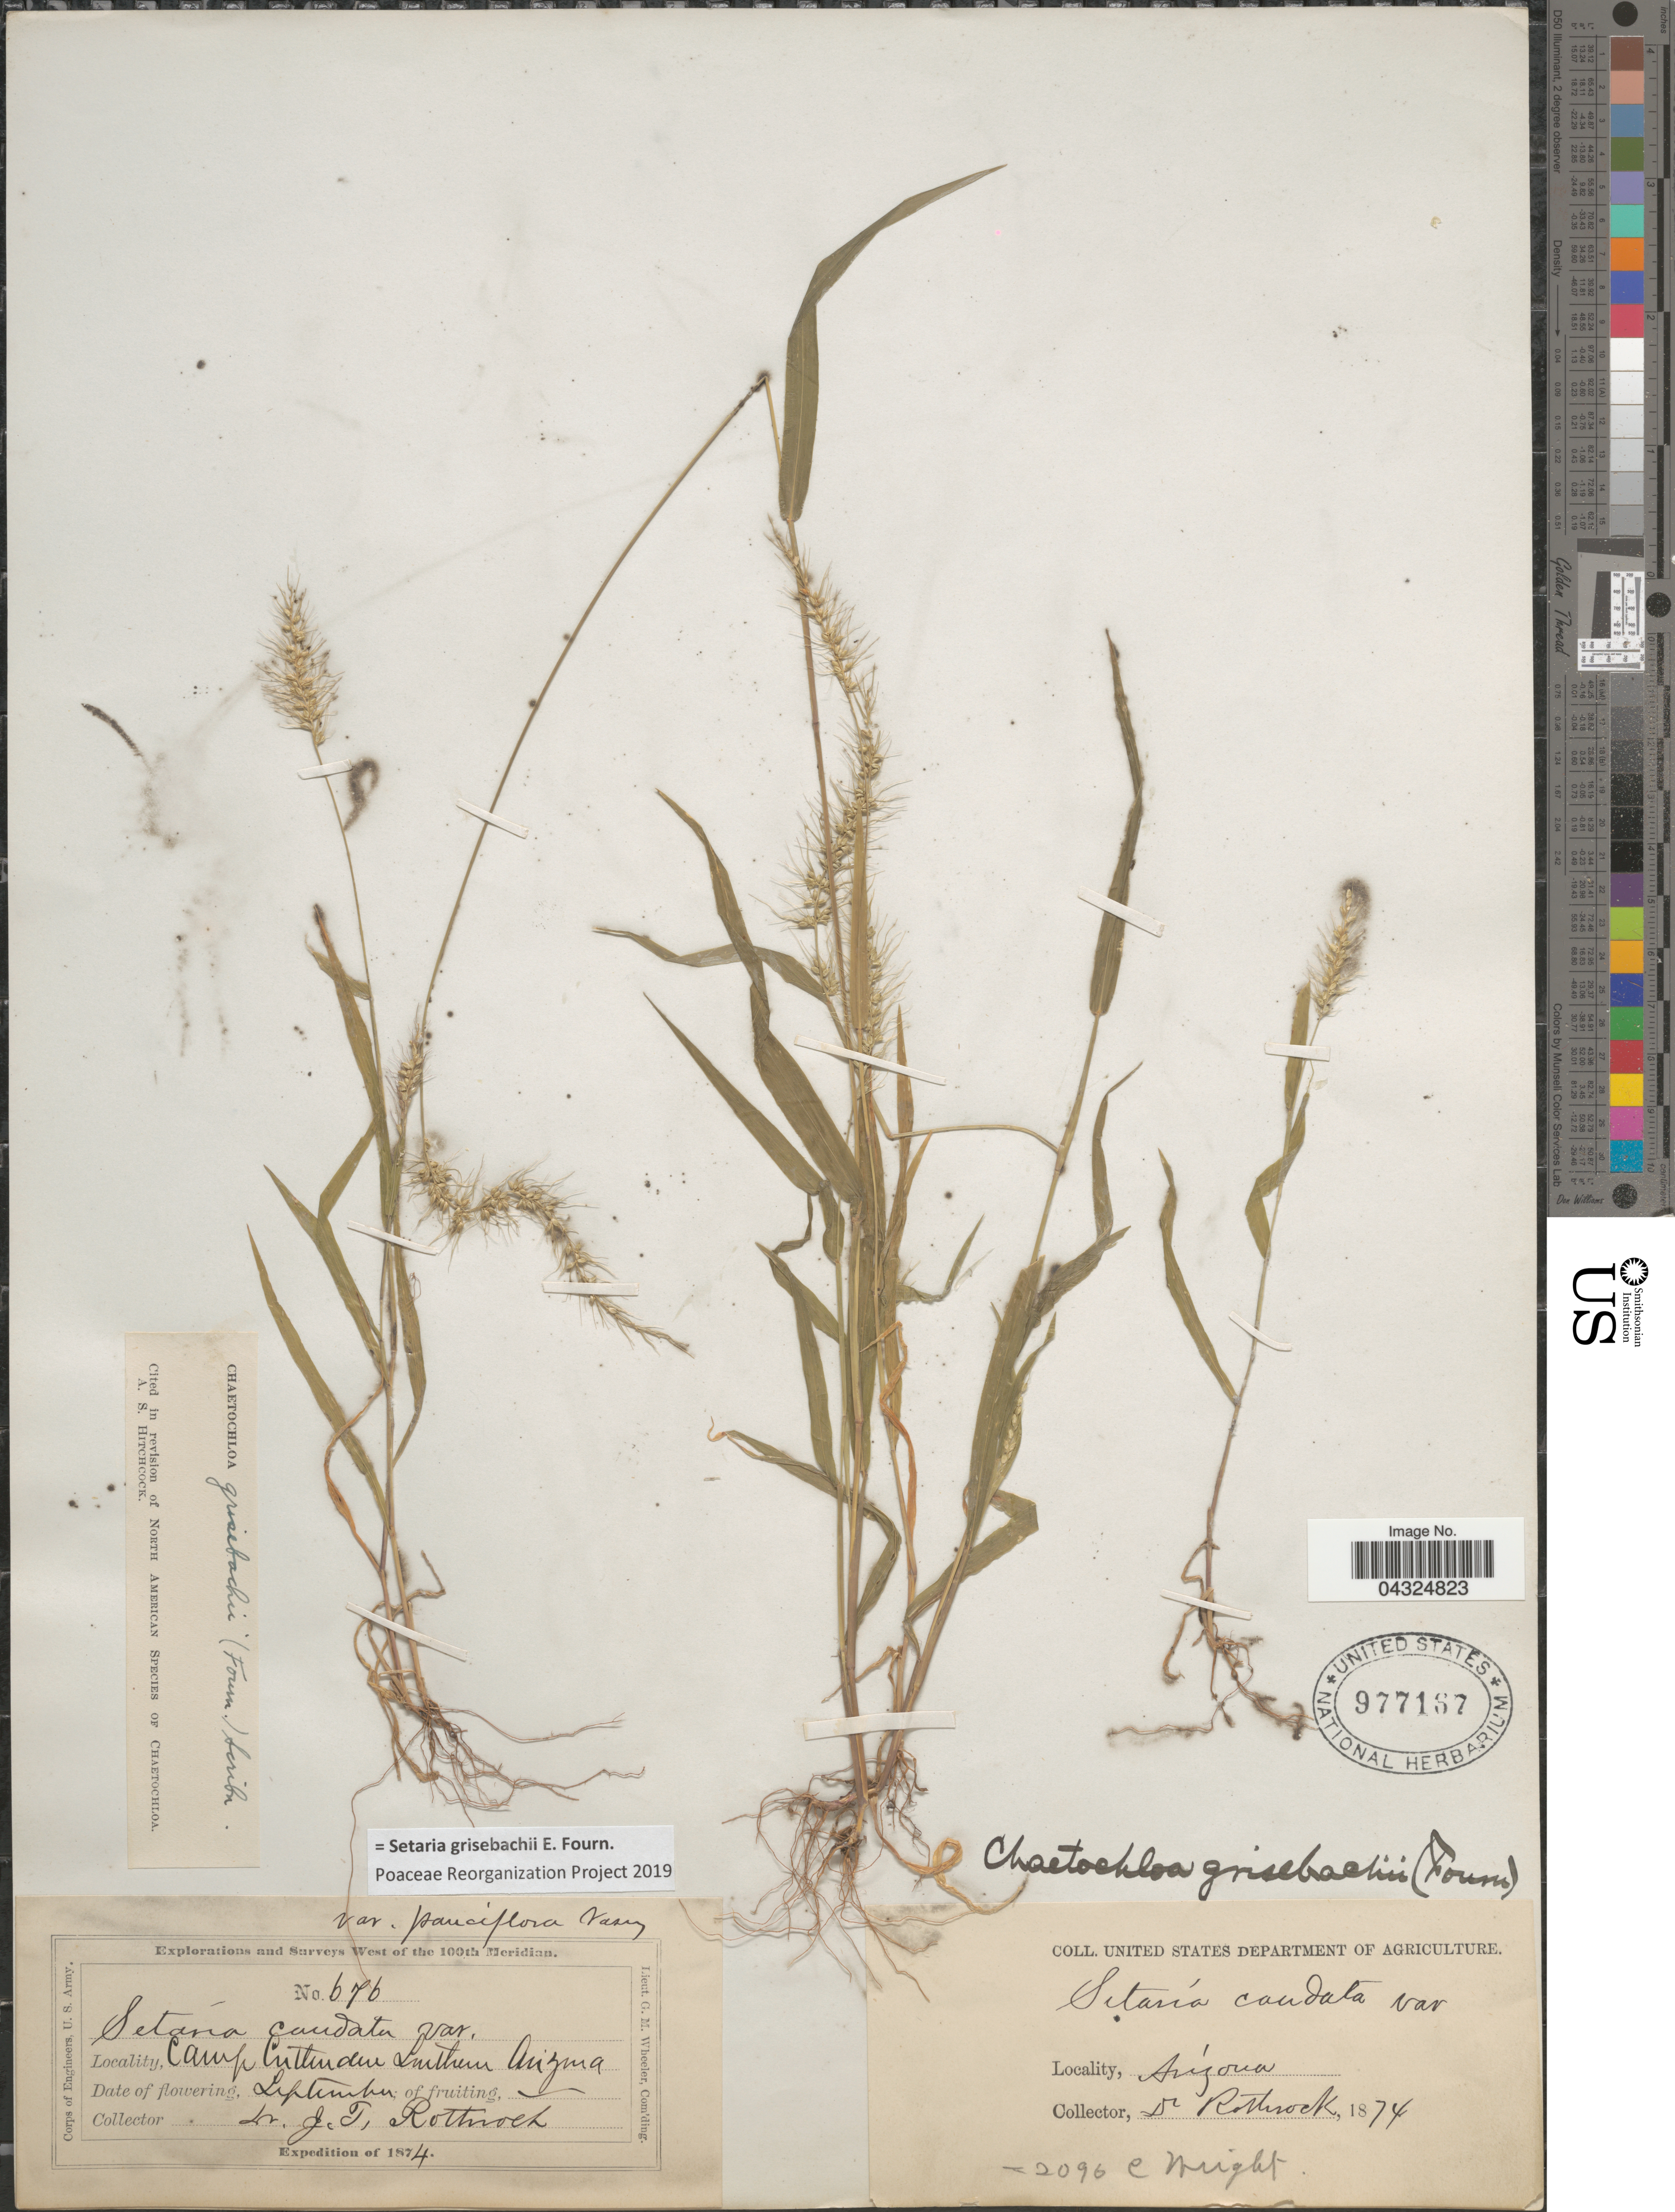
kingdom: Plantae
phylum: Tracheophyta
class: Liliopsida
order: Poales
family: Poaceae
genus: Setaria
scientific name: Setaria grisebachii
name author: E. Fourn.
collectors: J. T. Rothrock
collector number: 676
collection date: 1874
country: United States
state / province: Arizona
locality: Camp Crittenden, Southern Arizona. Expedition of 1874.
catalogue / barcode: US 977167